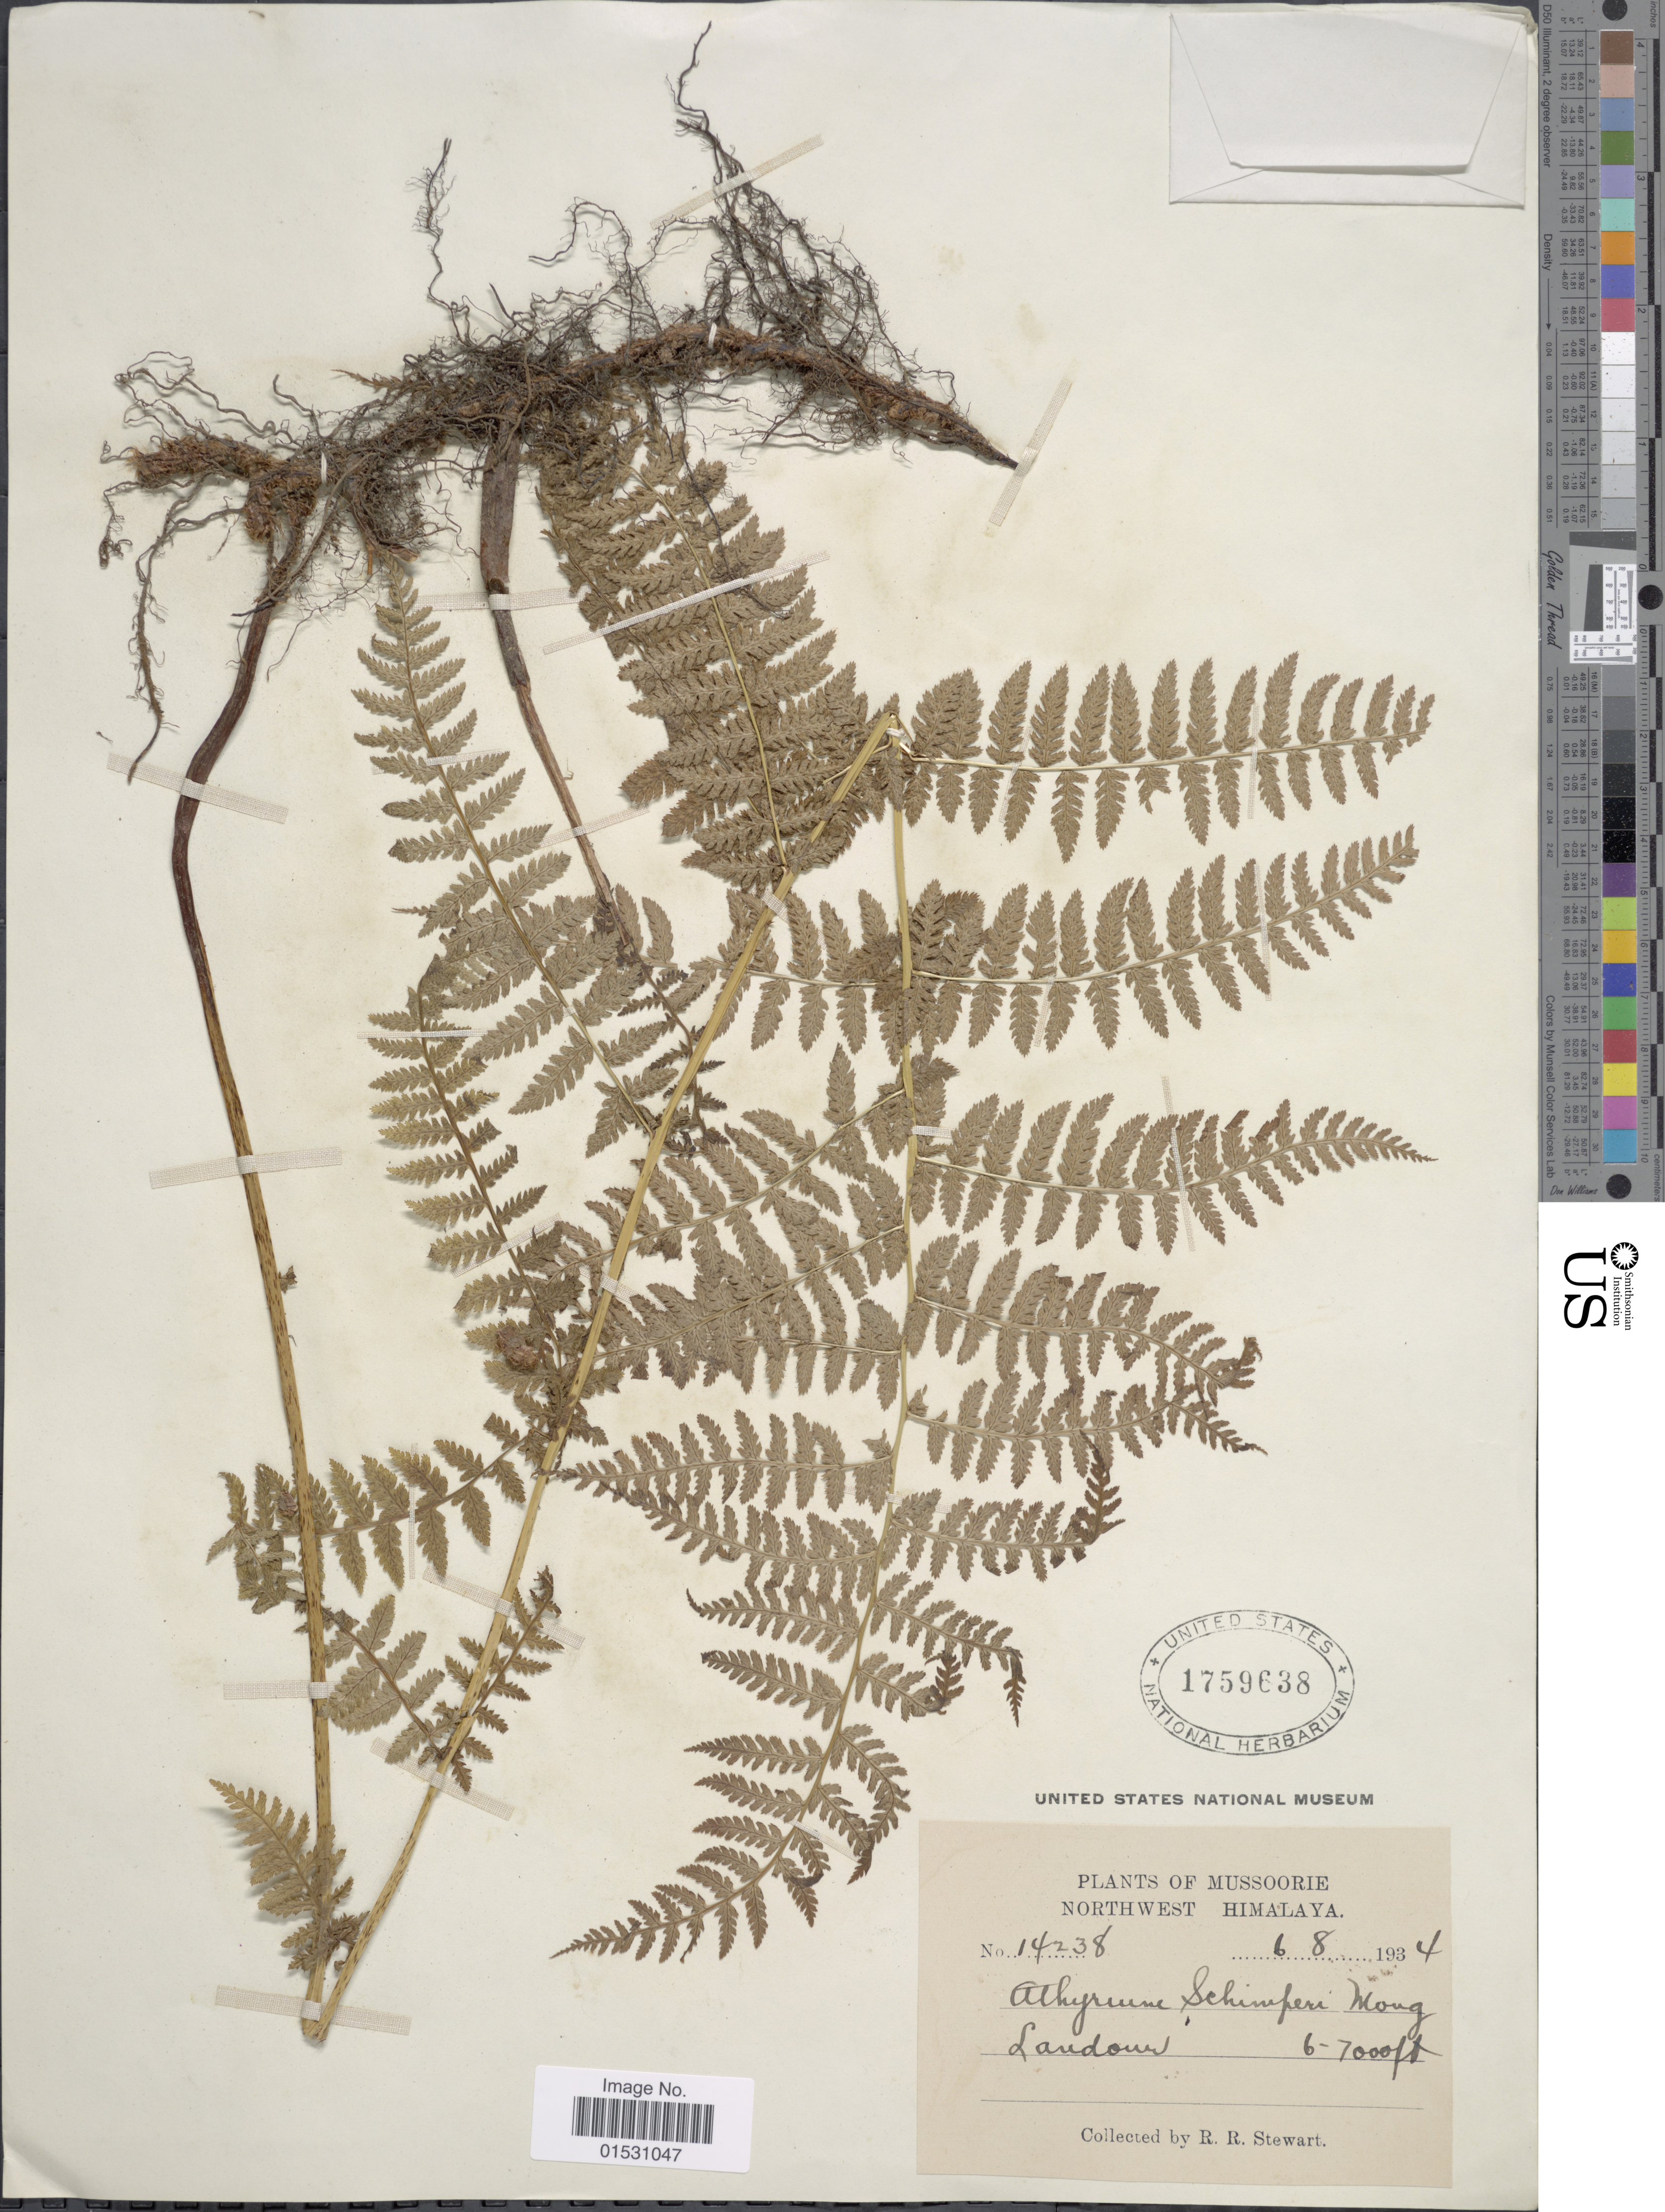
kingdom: Plantae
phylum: Tracheophyta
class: Polypodiopsida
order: Polypodiales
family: Athyriaceae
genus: Athyrium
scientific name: Athyrium schimperi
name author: Mougeot ex Fée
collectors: R. R. Stewart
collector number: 14238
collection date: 1934-08-06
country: India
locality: Mussoorie. Northwest Himalaya. Laudour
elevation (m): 1829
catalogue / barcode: US 1759638